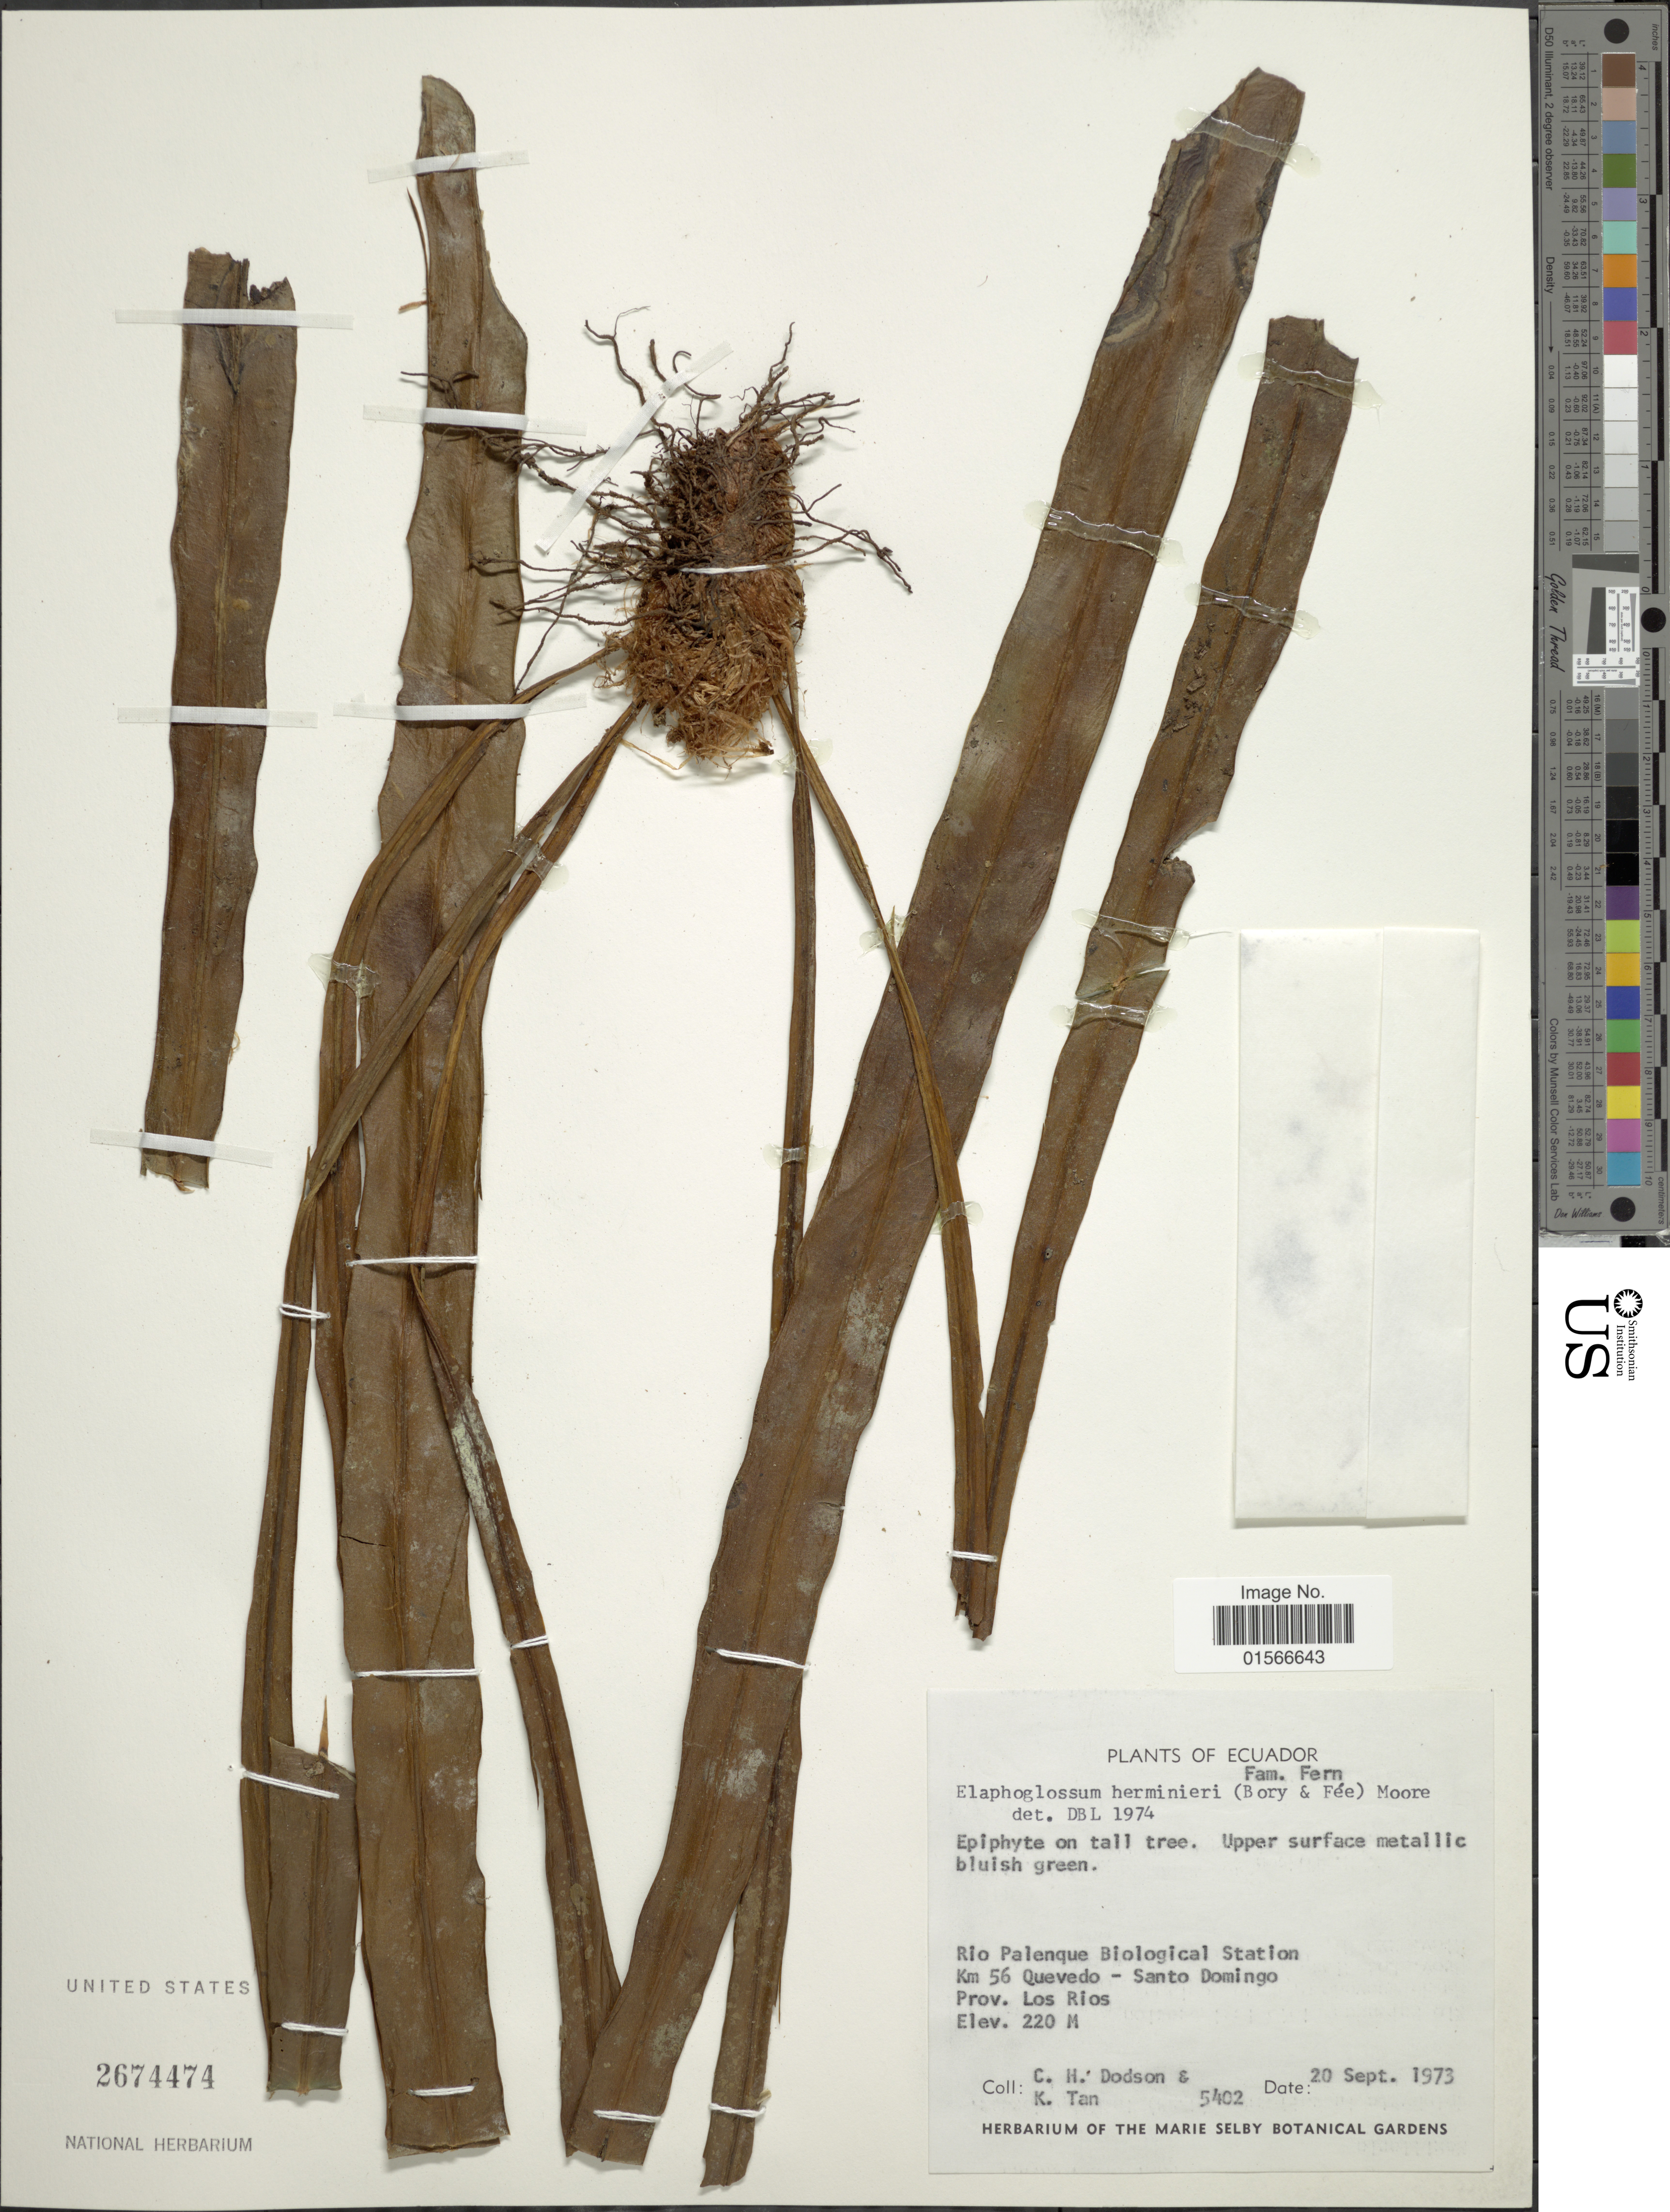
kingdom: Plantae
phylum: Tracheophyta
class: Polypodiopsida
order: Polypodiales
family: Dryopteridaceae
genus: Elaphoglossum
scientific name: Elaphoglossum herminieri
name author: (Bory & Fée) T. Moore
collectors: C. H. Dodson & K. Tan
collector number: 5402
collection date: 1973-09-20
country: Ecuador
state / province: Los Ríos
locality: Rio Palenque Biological Station Km 56 Quevedo - Santo Domingo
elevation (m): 220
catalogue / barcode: US 2674474